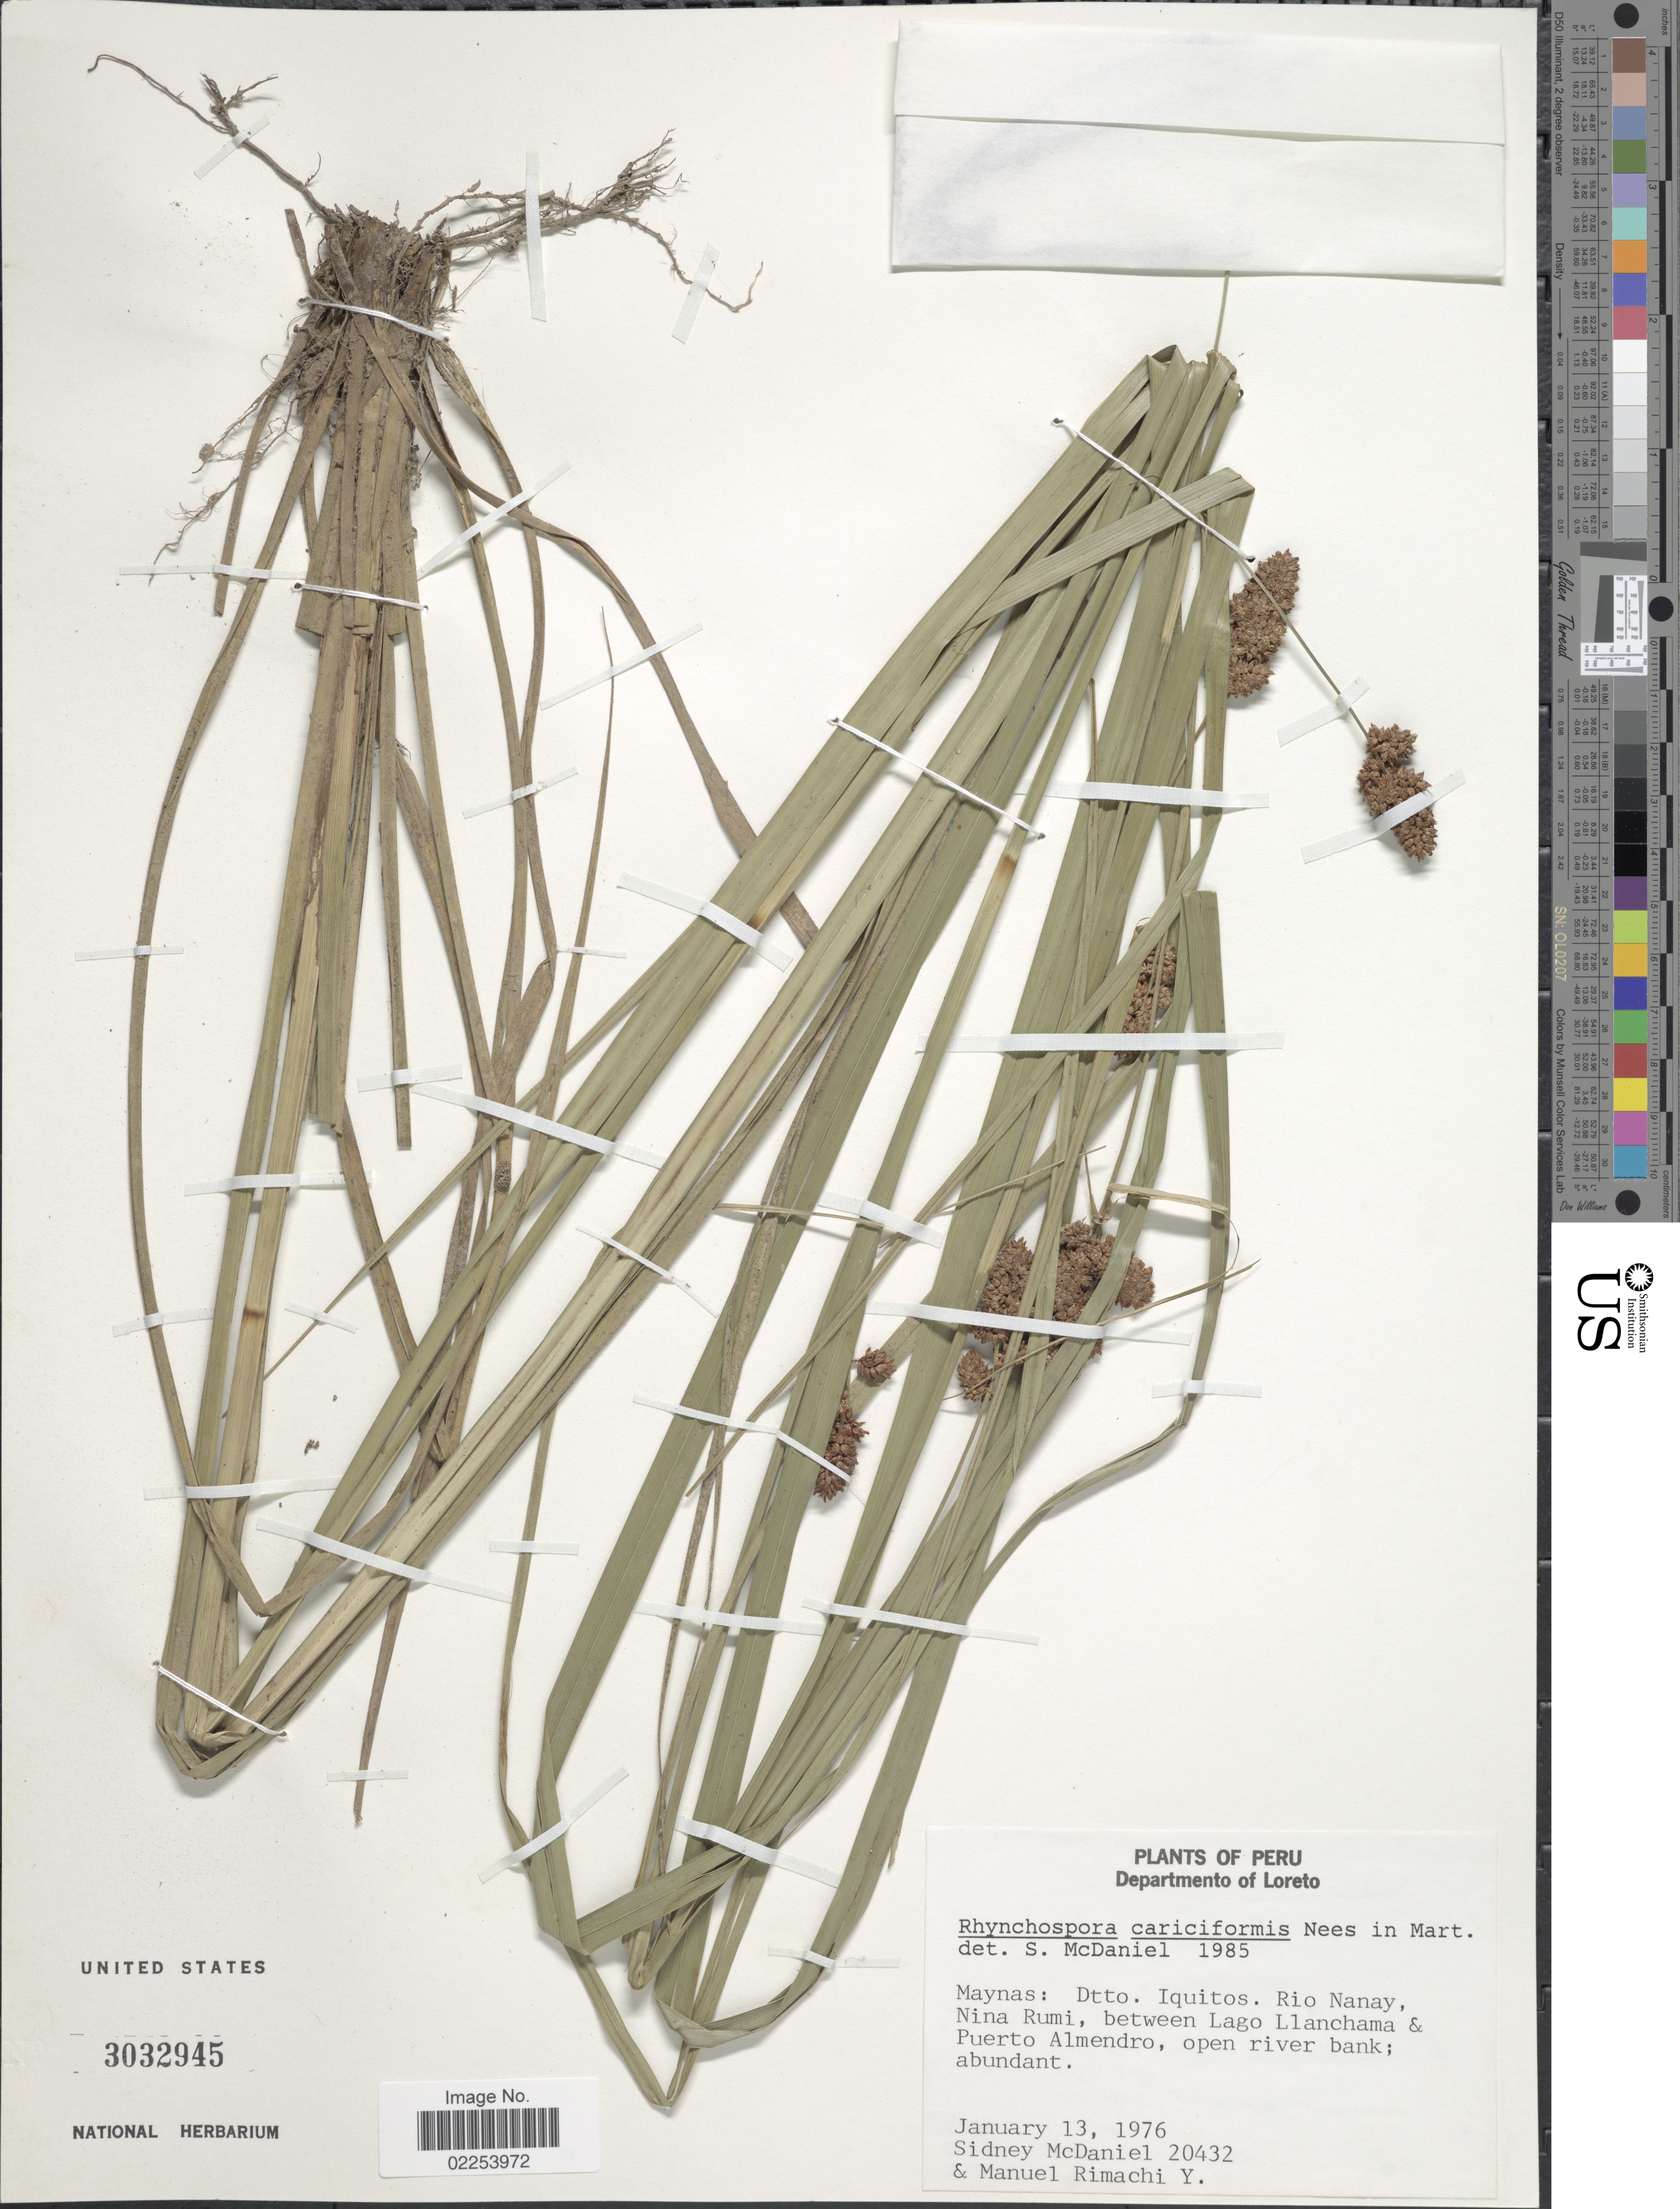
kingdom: Plantae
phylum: Tracheophyta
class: Liliopsida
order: Poales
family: Cyperaceae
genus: Rhynchospora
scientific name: Rhynchospora cariciformis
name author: Nees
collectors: S. McDaniel & M. Rimachi Y.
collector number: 20432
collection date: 1976-01-13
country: Peru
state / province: Loreto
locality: Maynas: Dtto. Iquitos. Rio Nanay, Nina Rumi, between Lago Llanchama & Puerto Almendro, open river bank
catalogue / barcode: US 3032945